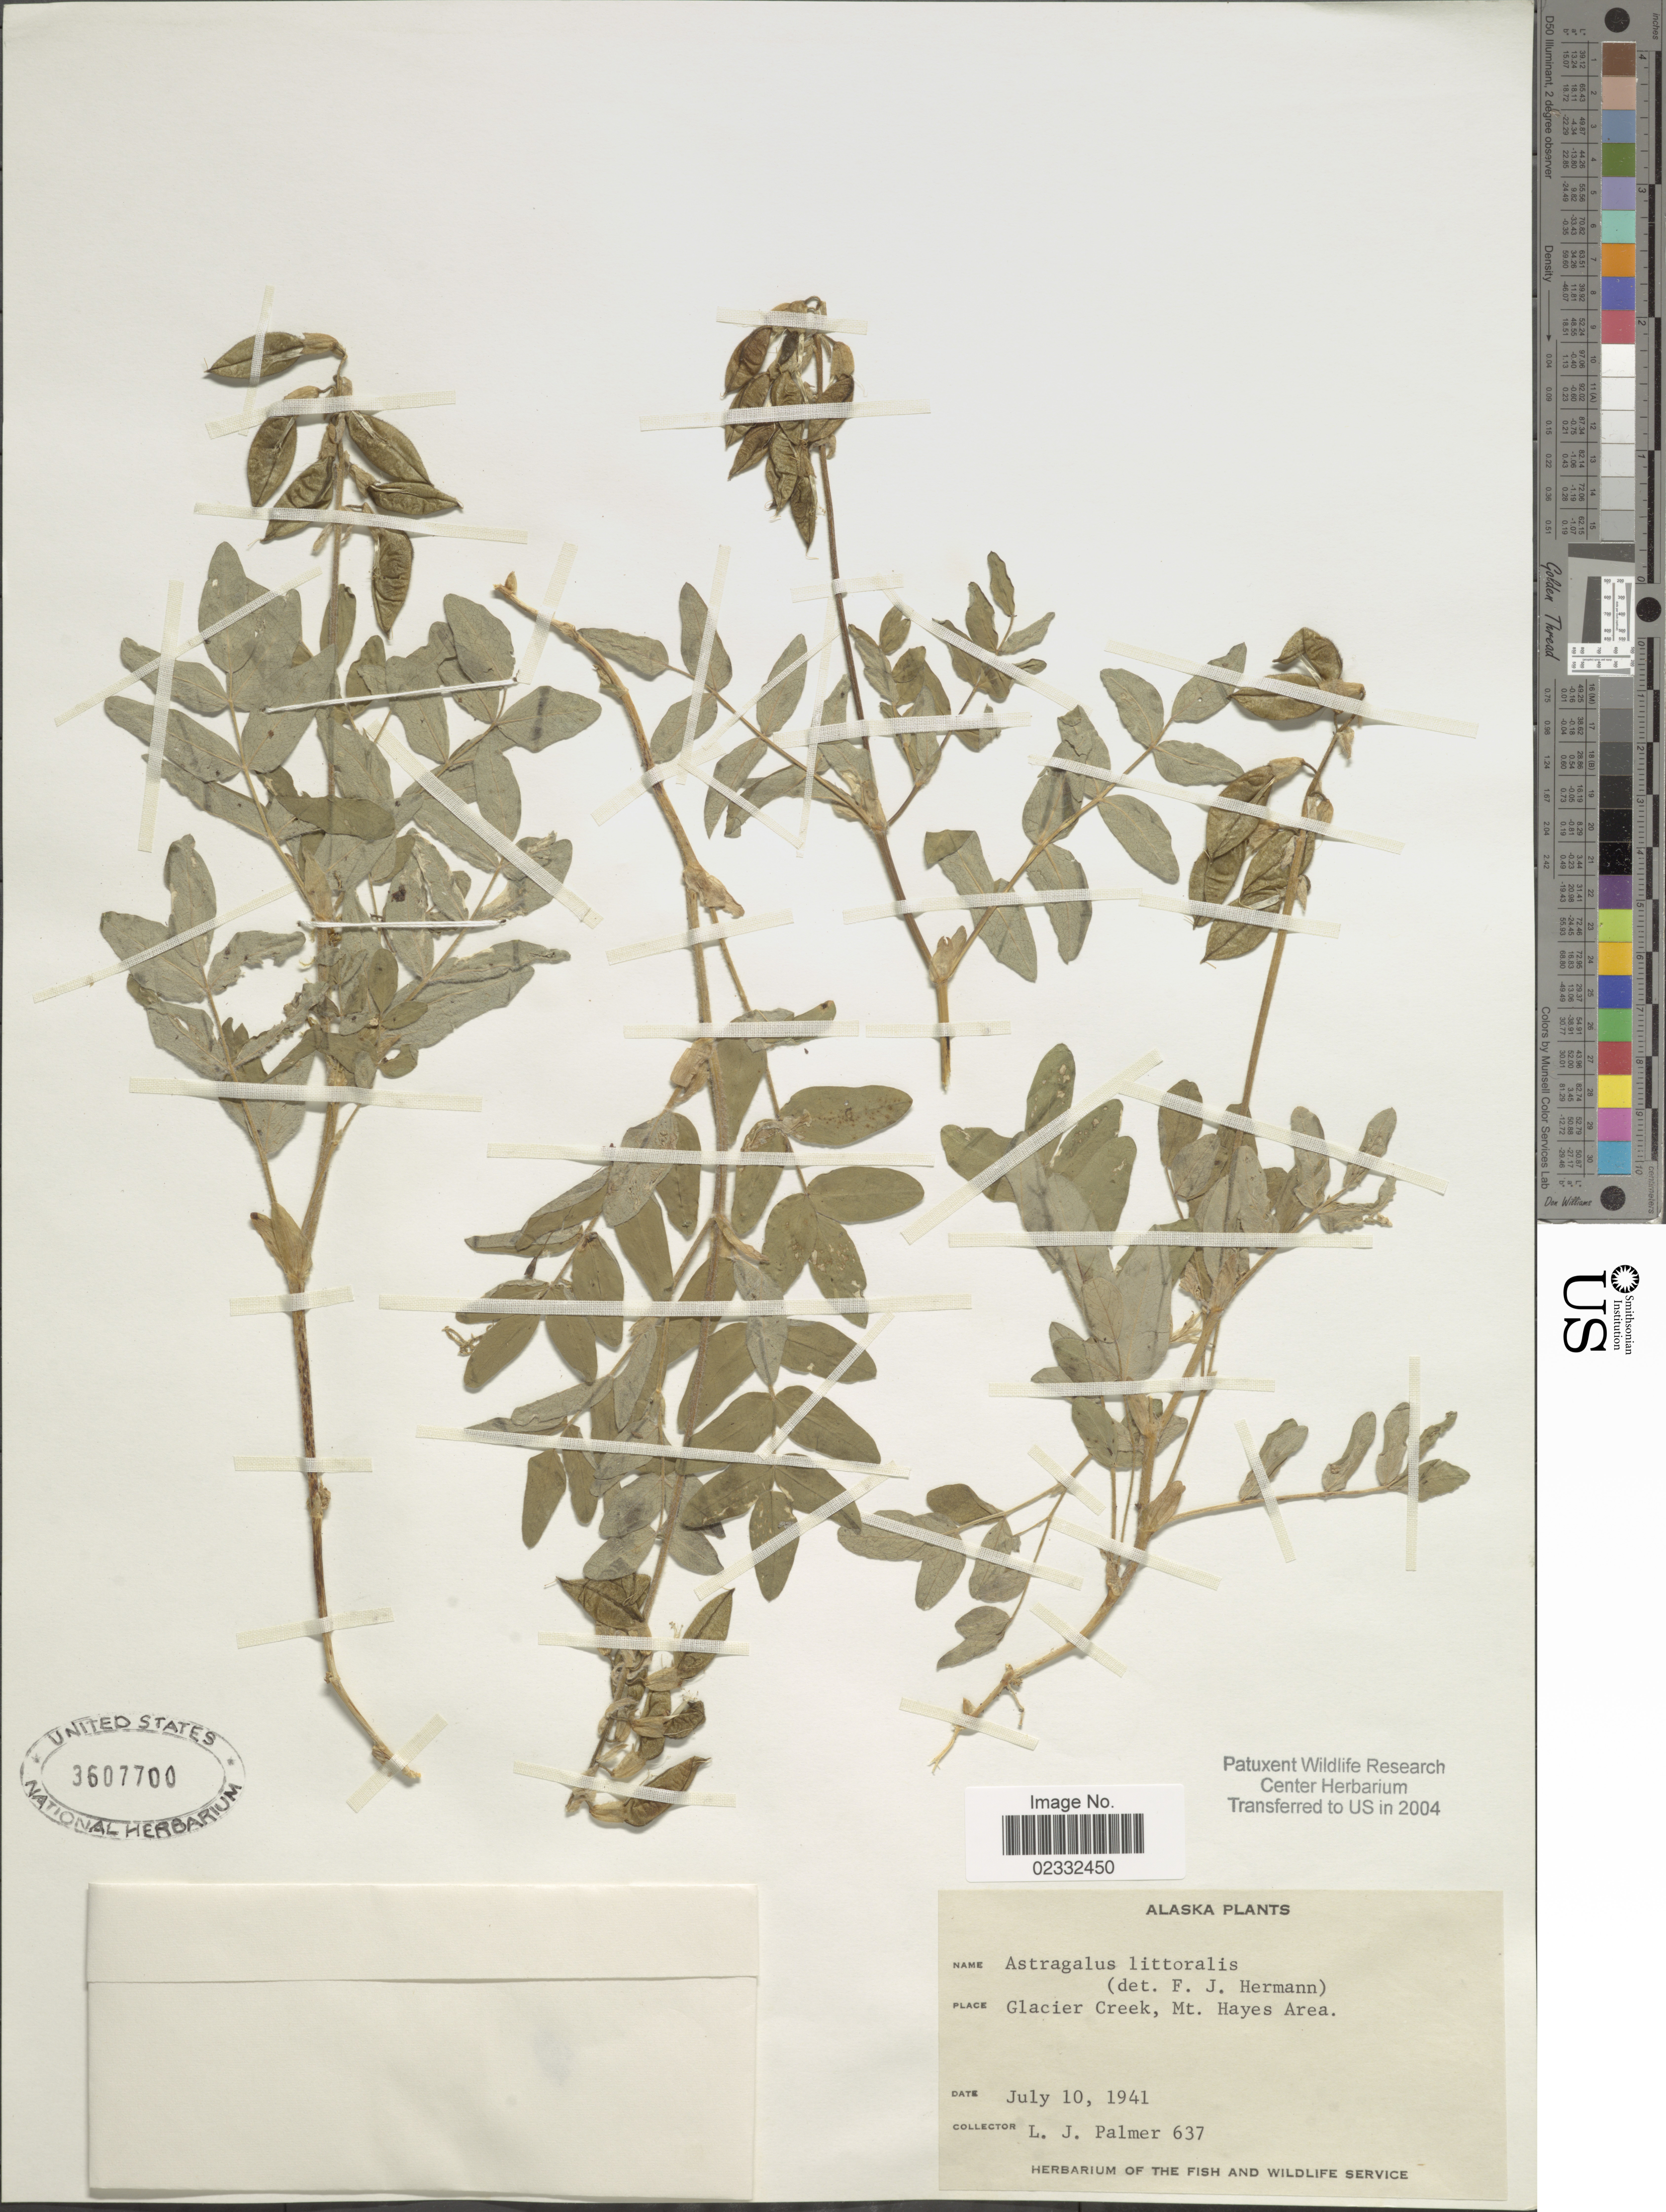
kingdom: Plantae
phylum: Tracheophyta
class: Magnoliopsida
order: Fabales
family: Fabaceae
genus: Astragalus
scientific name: Astragalus littoralis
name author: (Hook.) Coville & Standl. ex Mertie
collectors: L. J. Palmer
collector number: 637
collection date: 1941-07-10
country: United States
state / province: Alaska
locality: Alaska, Glacier Creek, Mt. hayes Area.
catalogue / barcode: US 3607700